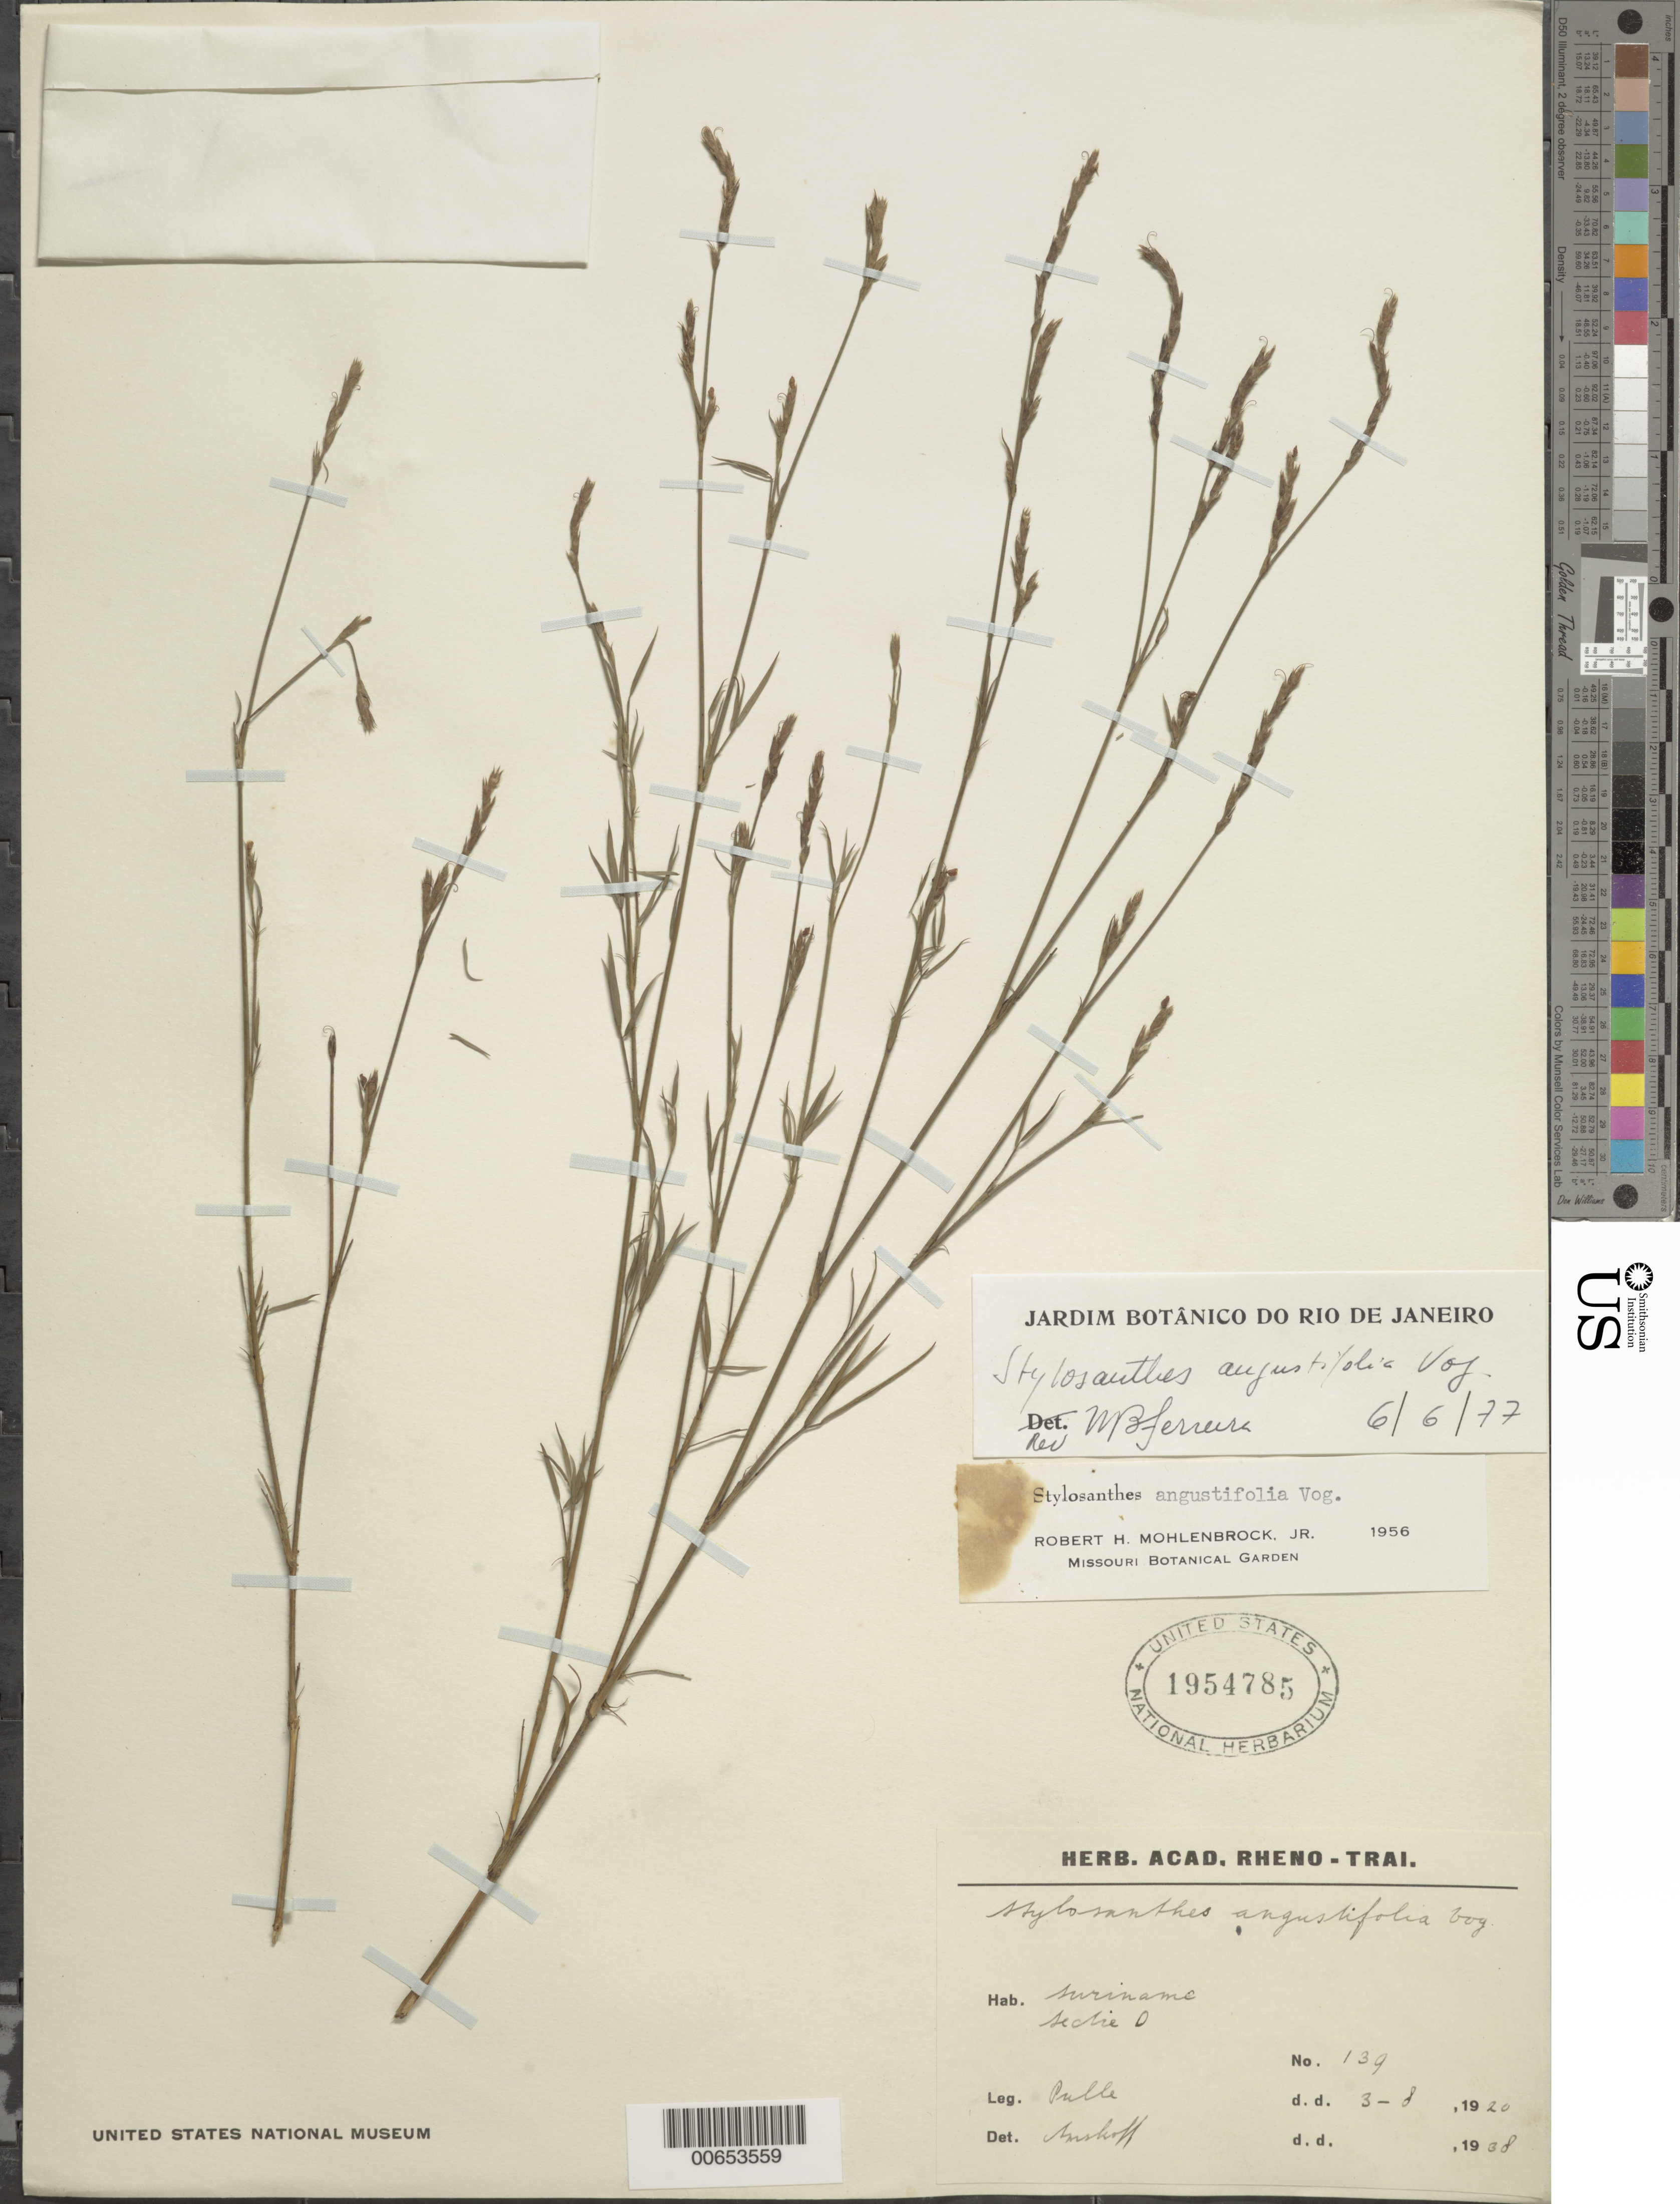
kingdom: Plantae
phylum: Tracheophyta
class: Magnoliopsida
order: Fabales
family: Fabaceae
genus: Stylosanthes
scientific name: Stylosanthes angustifolia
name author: Vogel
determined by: Ferreira, W. B.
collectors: A. A. Pulle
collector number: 139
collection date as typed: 3-Aug-20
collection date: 1920-08-03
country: Suriname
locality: Sectie O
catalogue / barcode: US 1954785